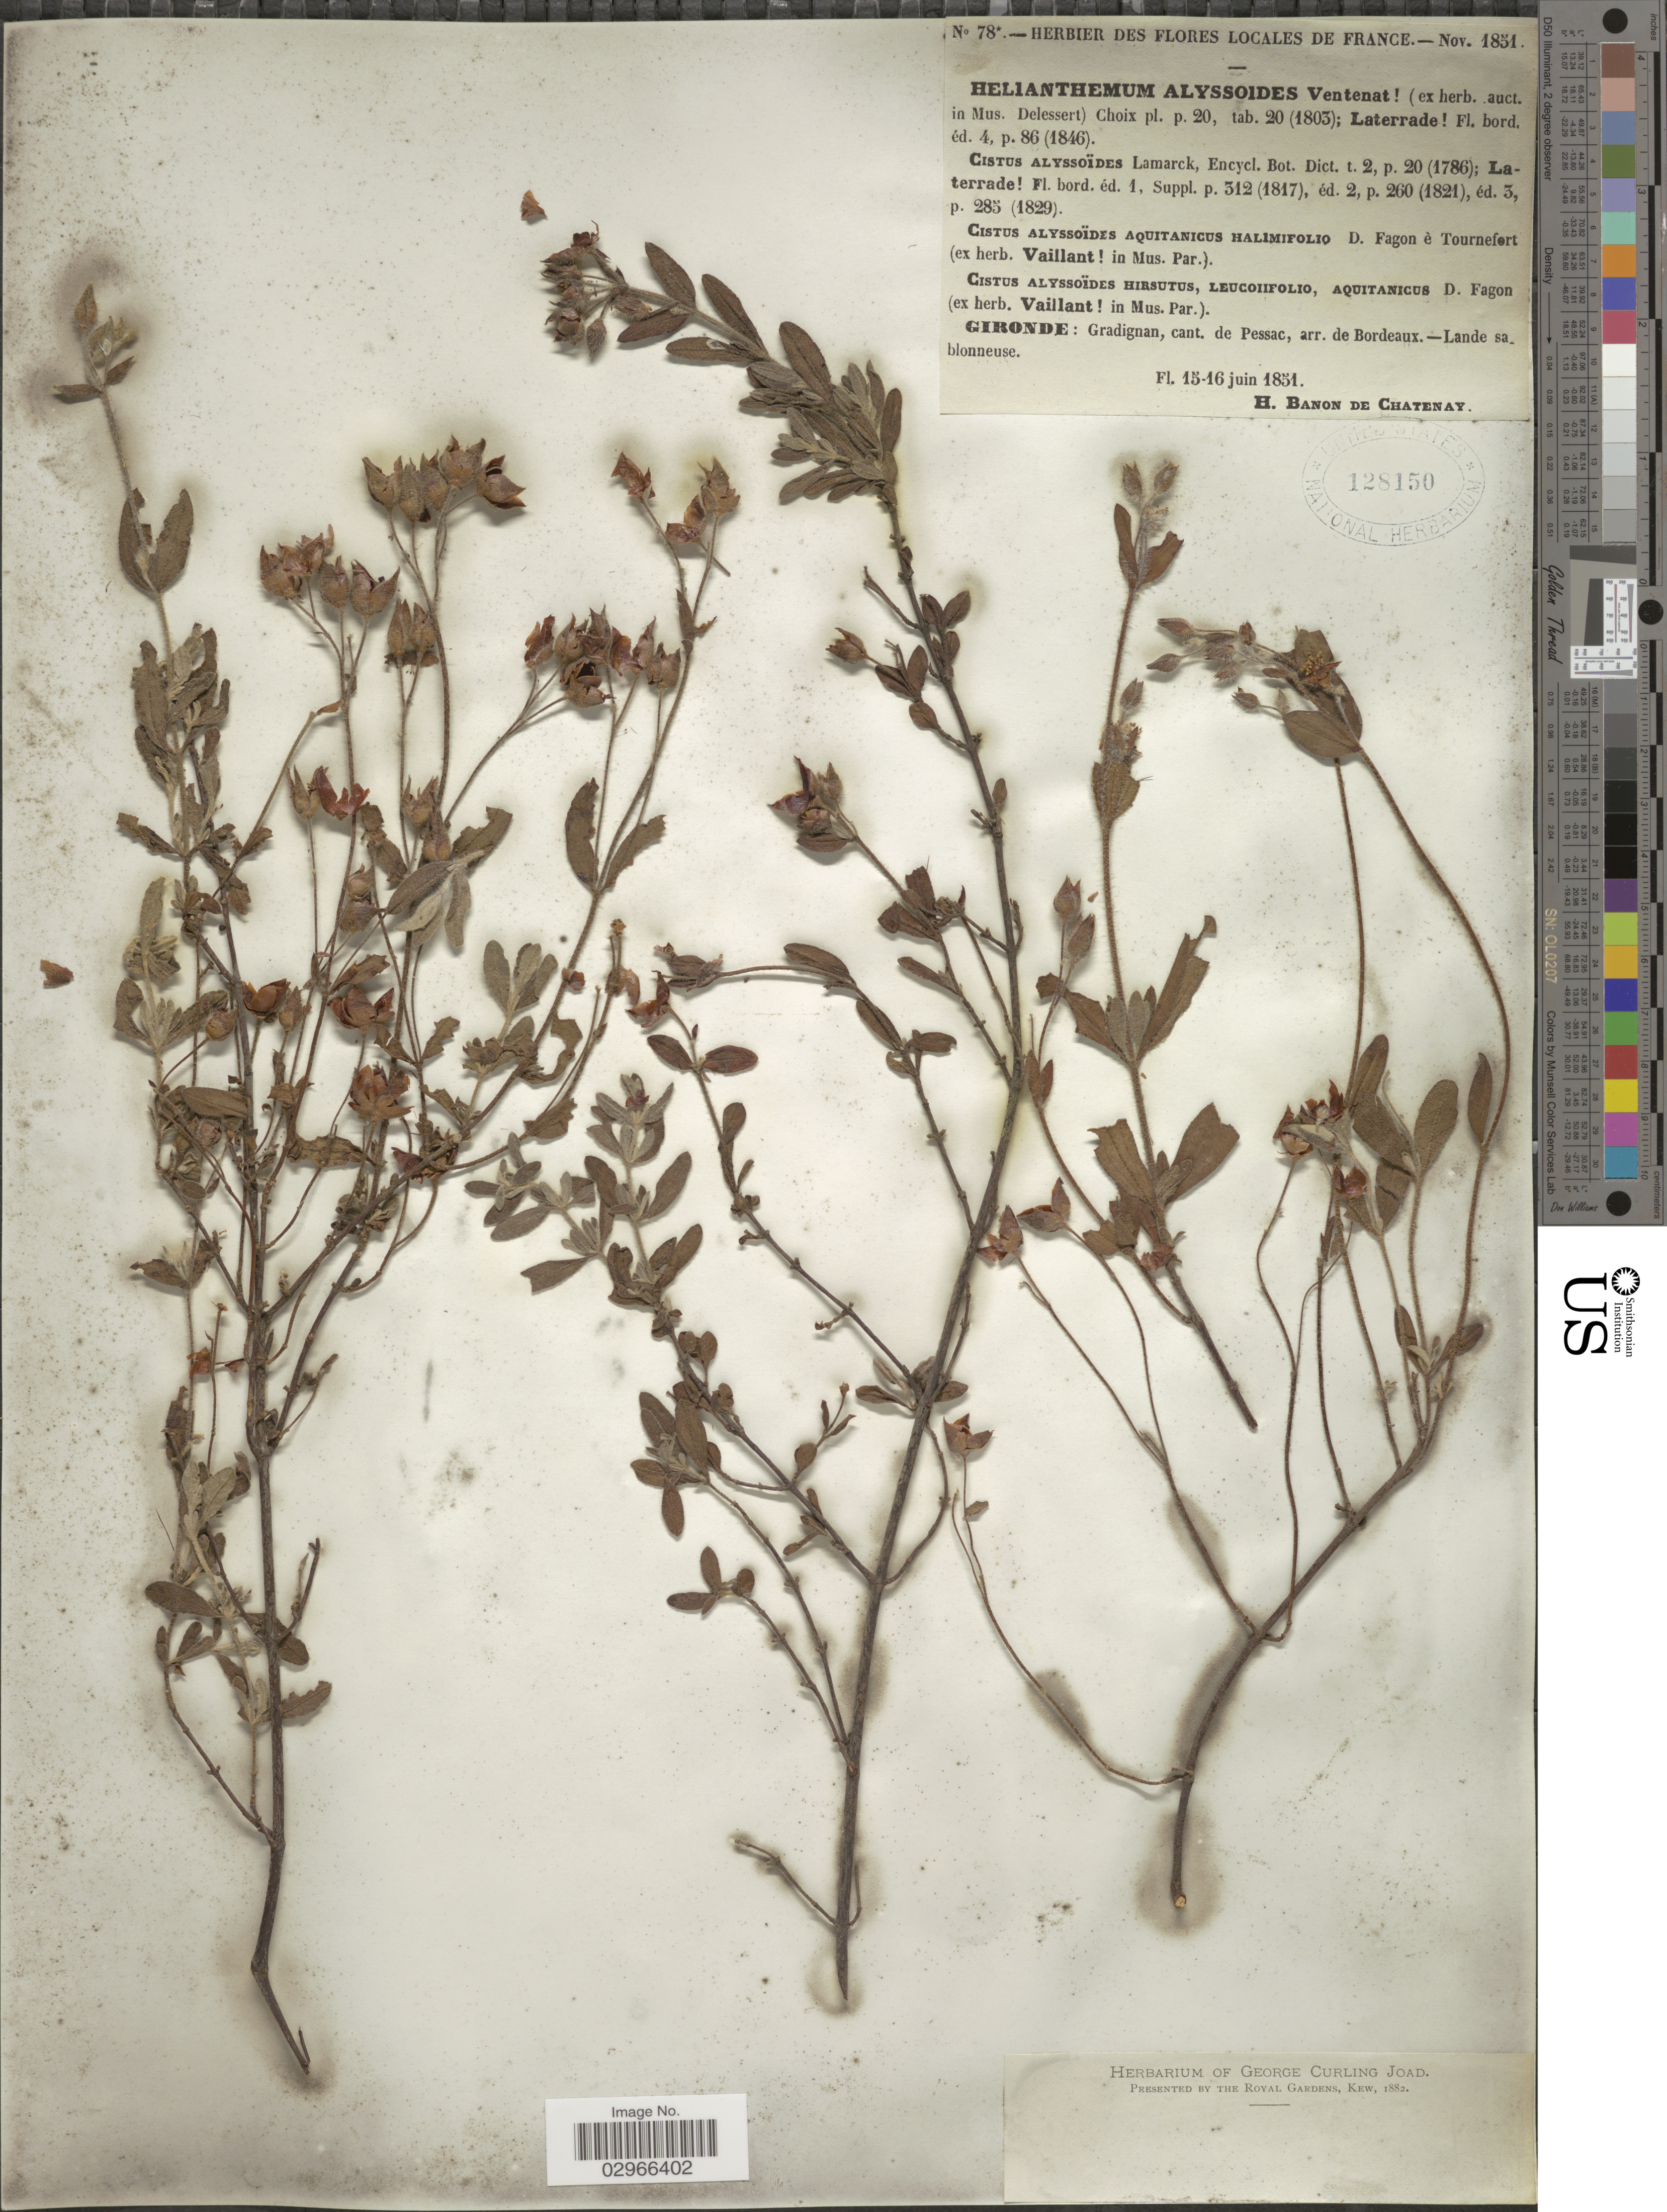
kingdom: Plantae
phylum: Tracheophyta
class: Magnoliopsida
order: Malvales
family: Cistaceae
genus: Halimium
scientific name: Halimium alyssoides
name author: (Lam.) K. Koch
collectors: H. Banon de Chatenay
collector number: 78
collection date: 1851-06-15/1851-06-16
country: France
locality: Gironde: Gradignan, cant. de Pessac, arr. de Bordeaux. - Lande sablonneuse.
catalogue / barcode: US 128150